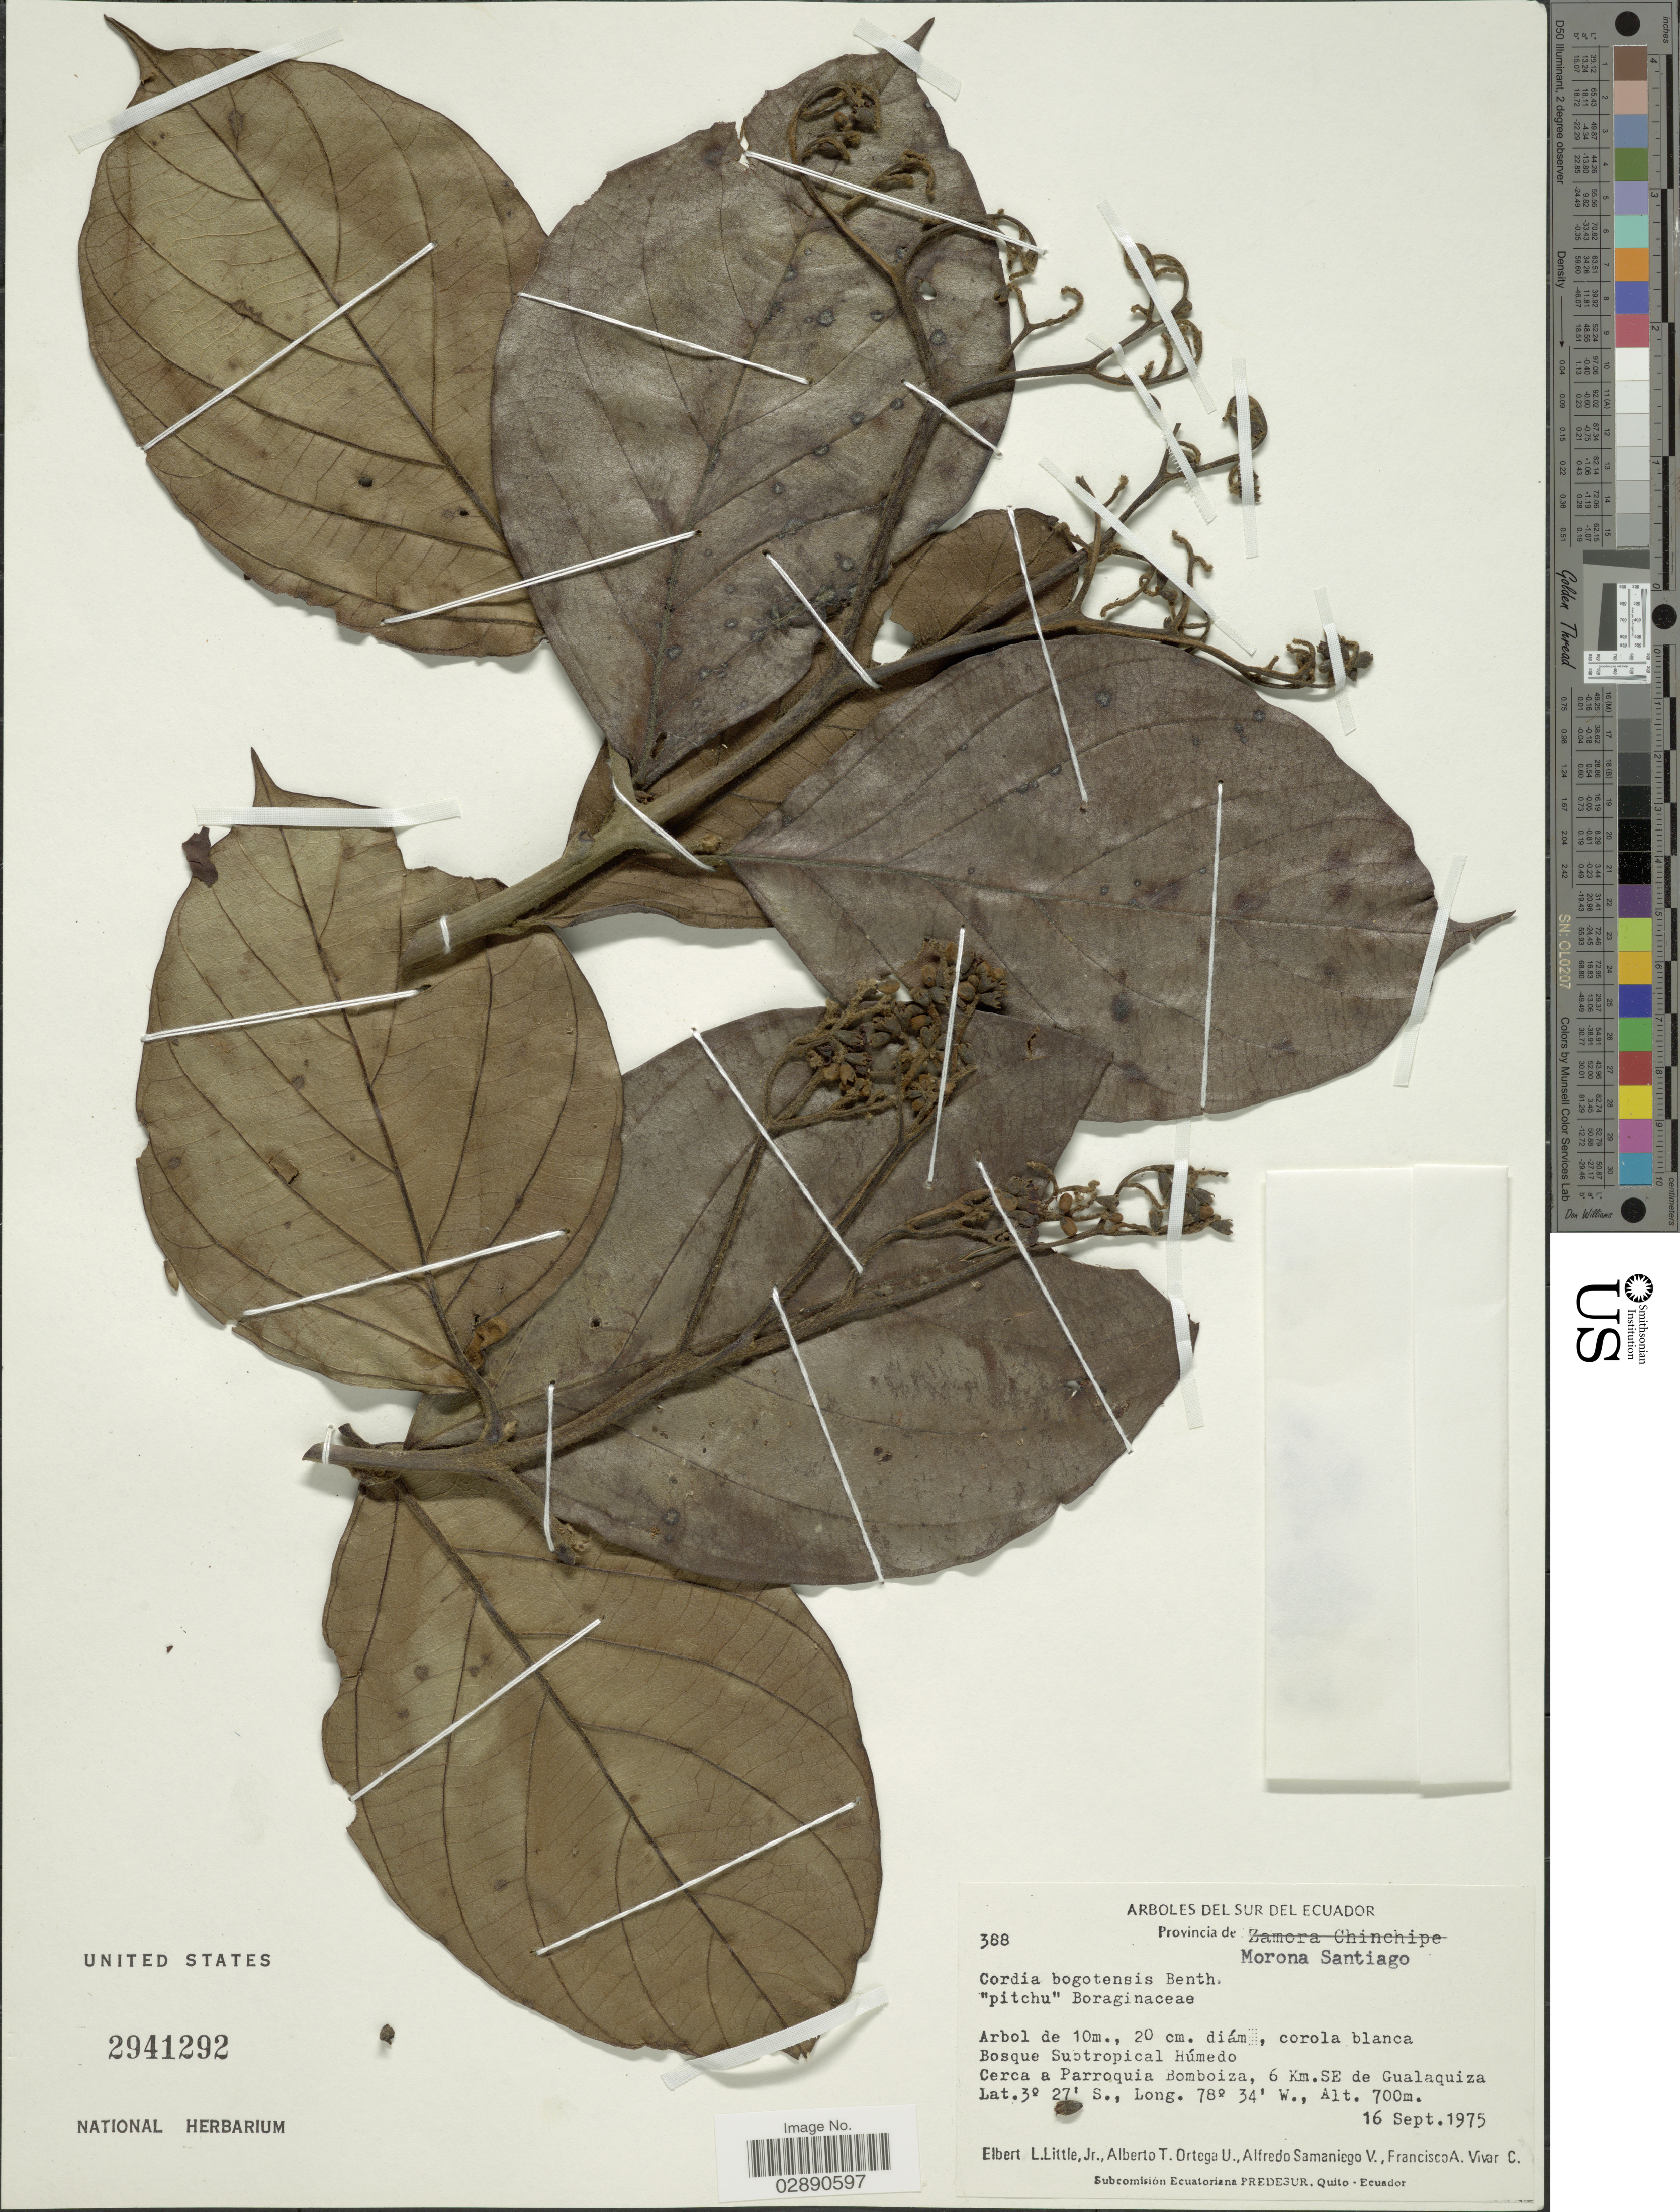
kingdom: Plantae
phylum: Tracheophyta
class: Magnoliopsida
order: Boraginales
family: Cordiaceae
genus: Cordia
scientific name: Cordia bogotensis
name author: Benth.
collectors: E. L. Little, A. T. Ortega U., A. V. Samaniego & F. A. Vivar C.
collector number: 388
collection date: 1975-09-16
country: Ecuador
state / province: Morona-Santiago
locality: Cerca a Parroquia Bomboiza, 6 km. SE de Gualaquiza.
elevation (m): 700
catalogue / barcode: US 2941292